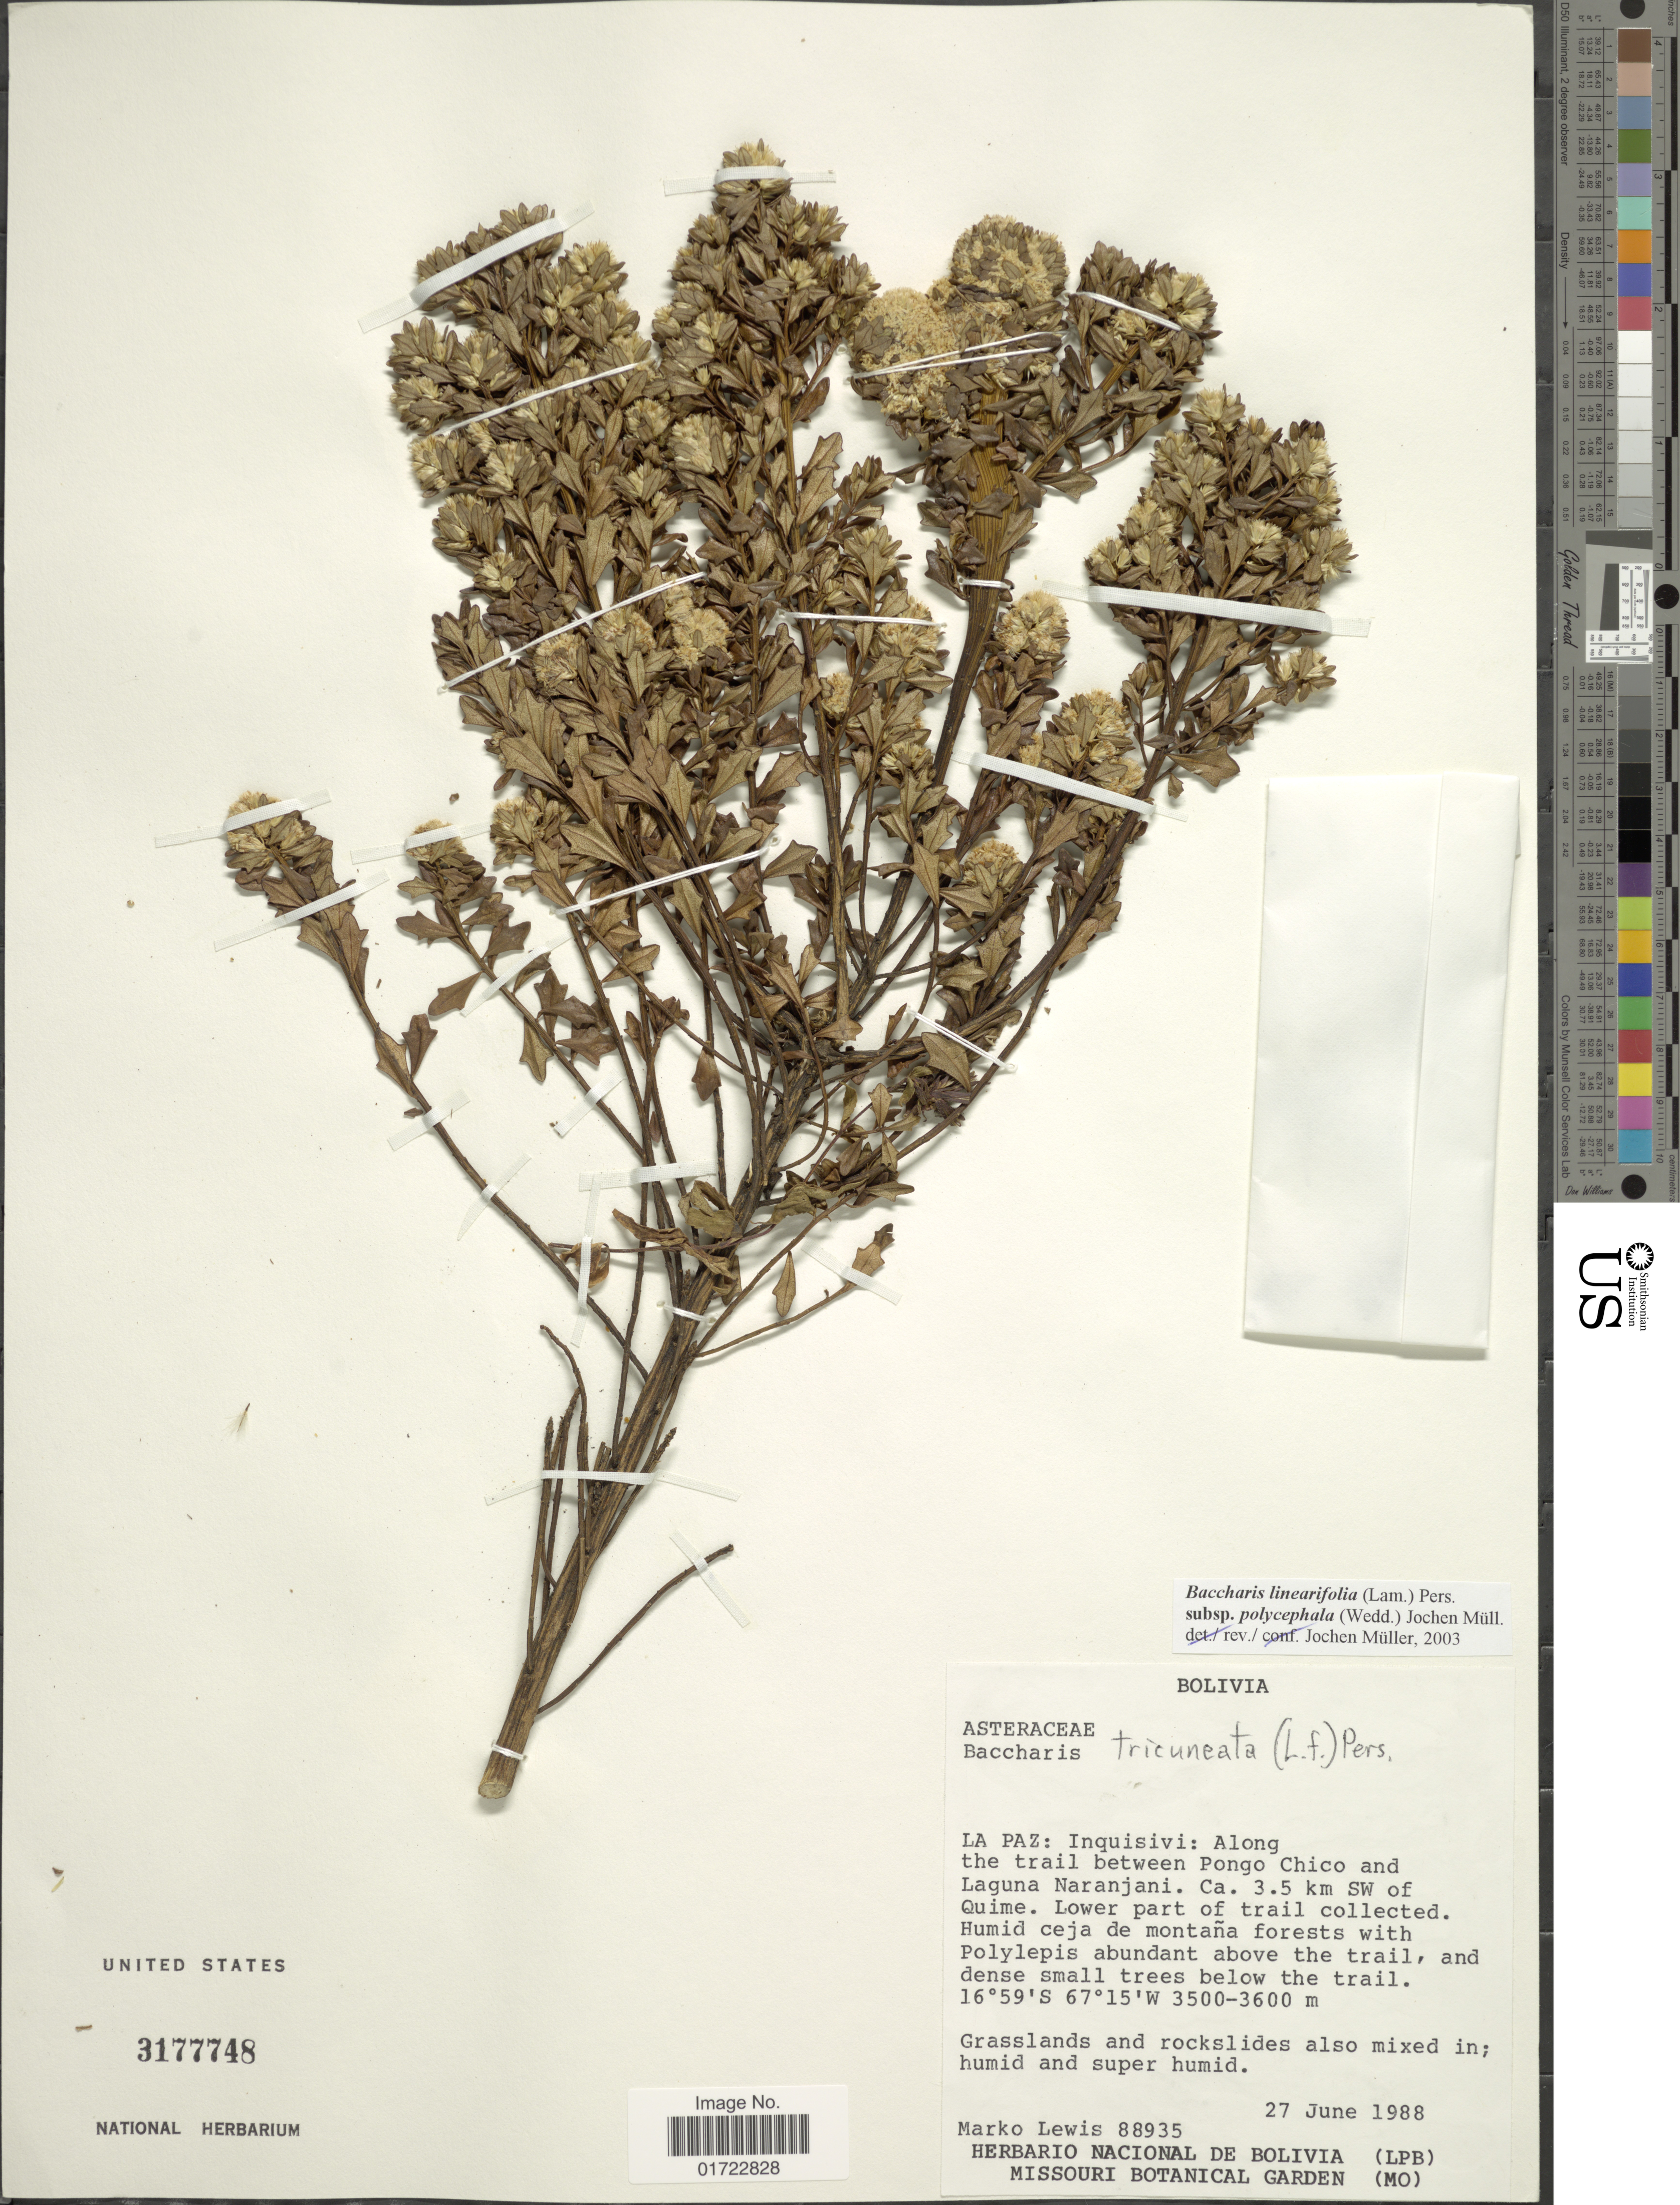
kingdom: Plantae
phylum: Tracheophyta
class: Magnoliopsida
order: Asterales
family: Asteraceae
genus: Baccharis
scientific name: Baccharis linearifolia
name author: (Lam.) Pers.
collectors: M. A. Lewis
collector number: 88935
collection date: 1988-06-27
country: Bolivia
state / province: La Paz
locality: Inquisivi: Along the trail between Pongo Chico and Laguna Naranjani. Ca. 3.5 km SW of Quime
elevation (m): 3500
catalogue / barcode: US 3177748